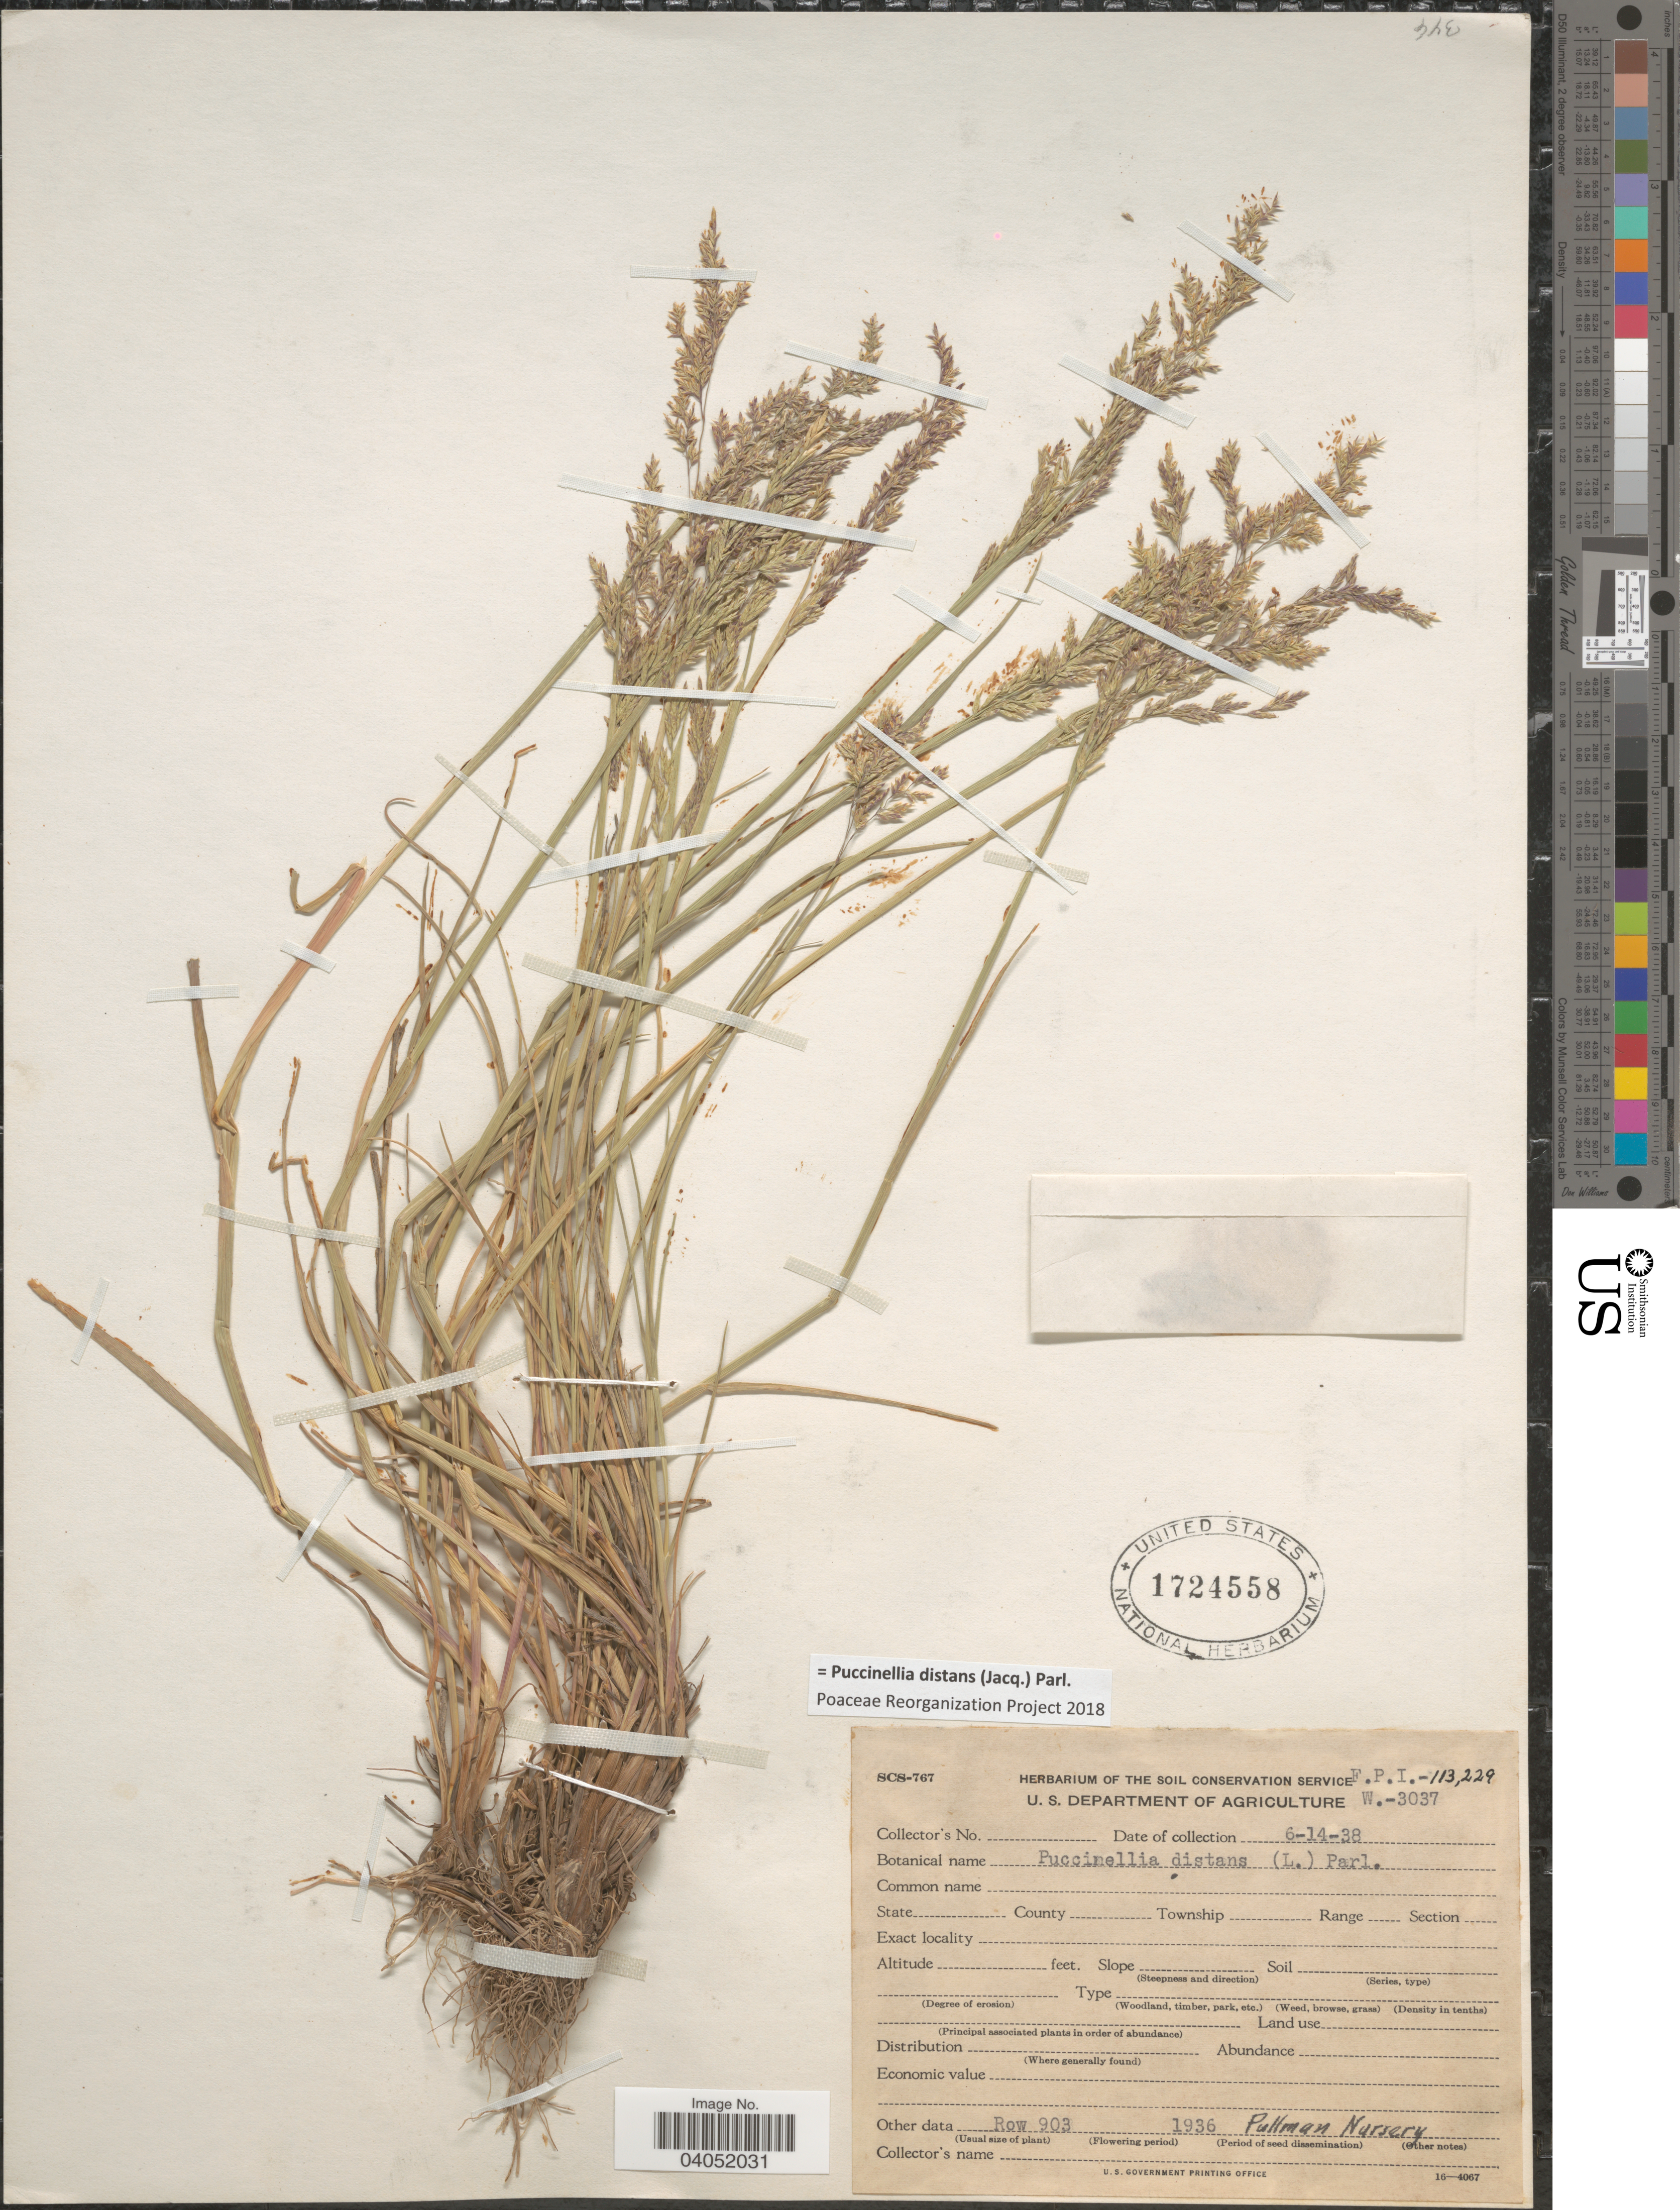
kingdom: Plantae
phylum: Tracheophyta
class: Liliopsida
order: Poales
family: Poaceae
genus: Puccinellia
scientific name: Puccinellia distans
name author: (Jacq.) Parl.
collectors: Soil Conservation Service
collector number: F.P.I.-113/229/W.-3037?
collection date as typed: Transcribed d/m/y: 14/6/38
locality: Row 903 1936 Pullman Nursery.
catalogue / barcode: US 1724558